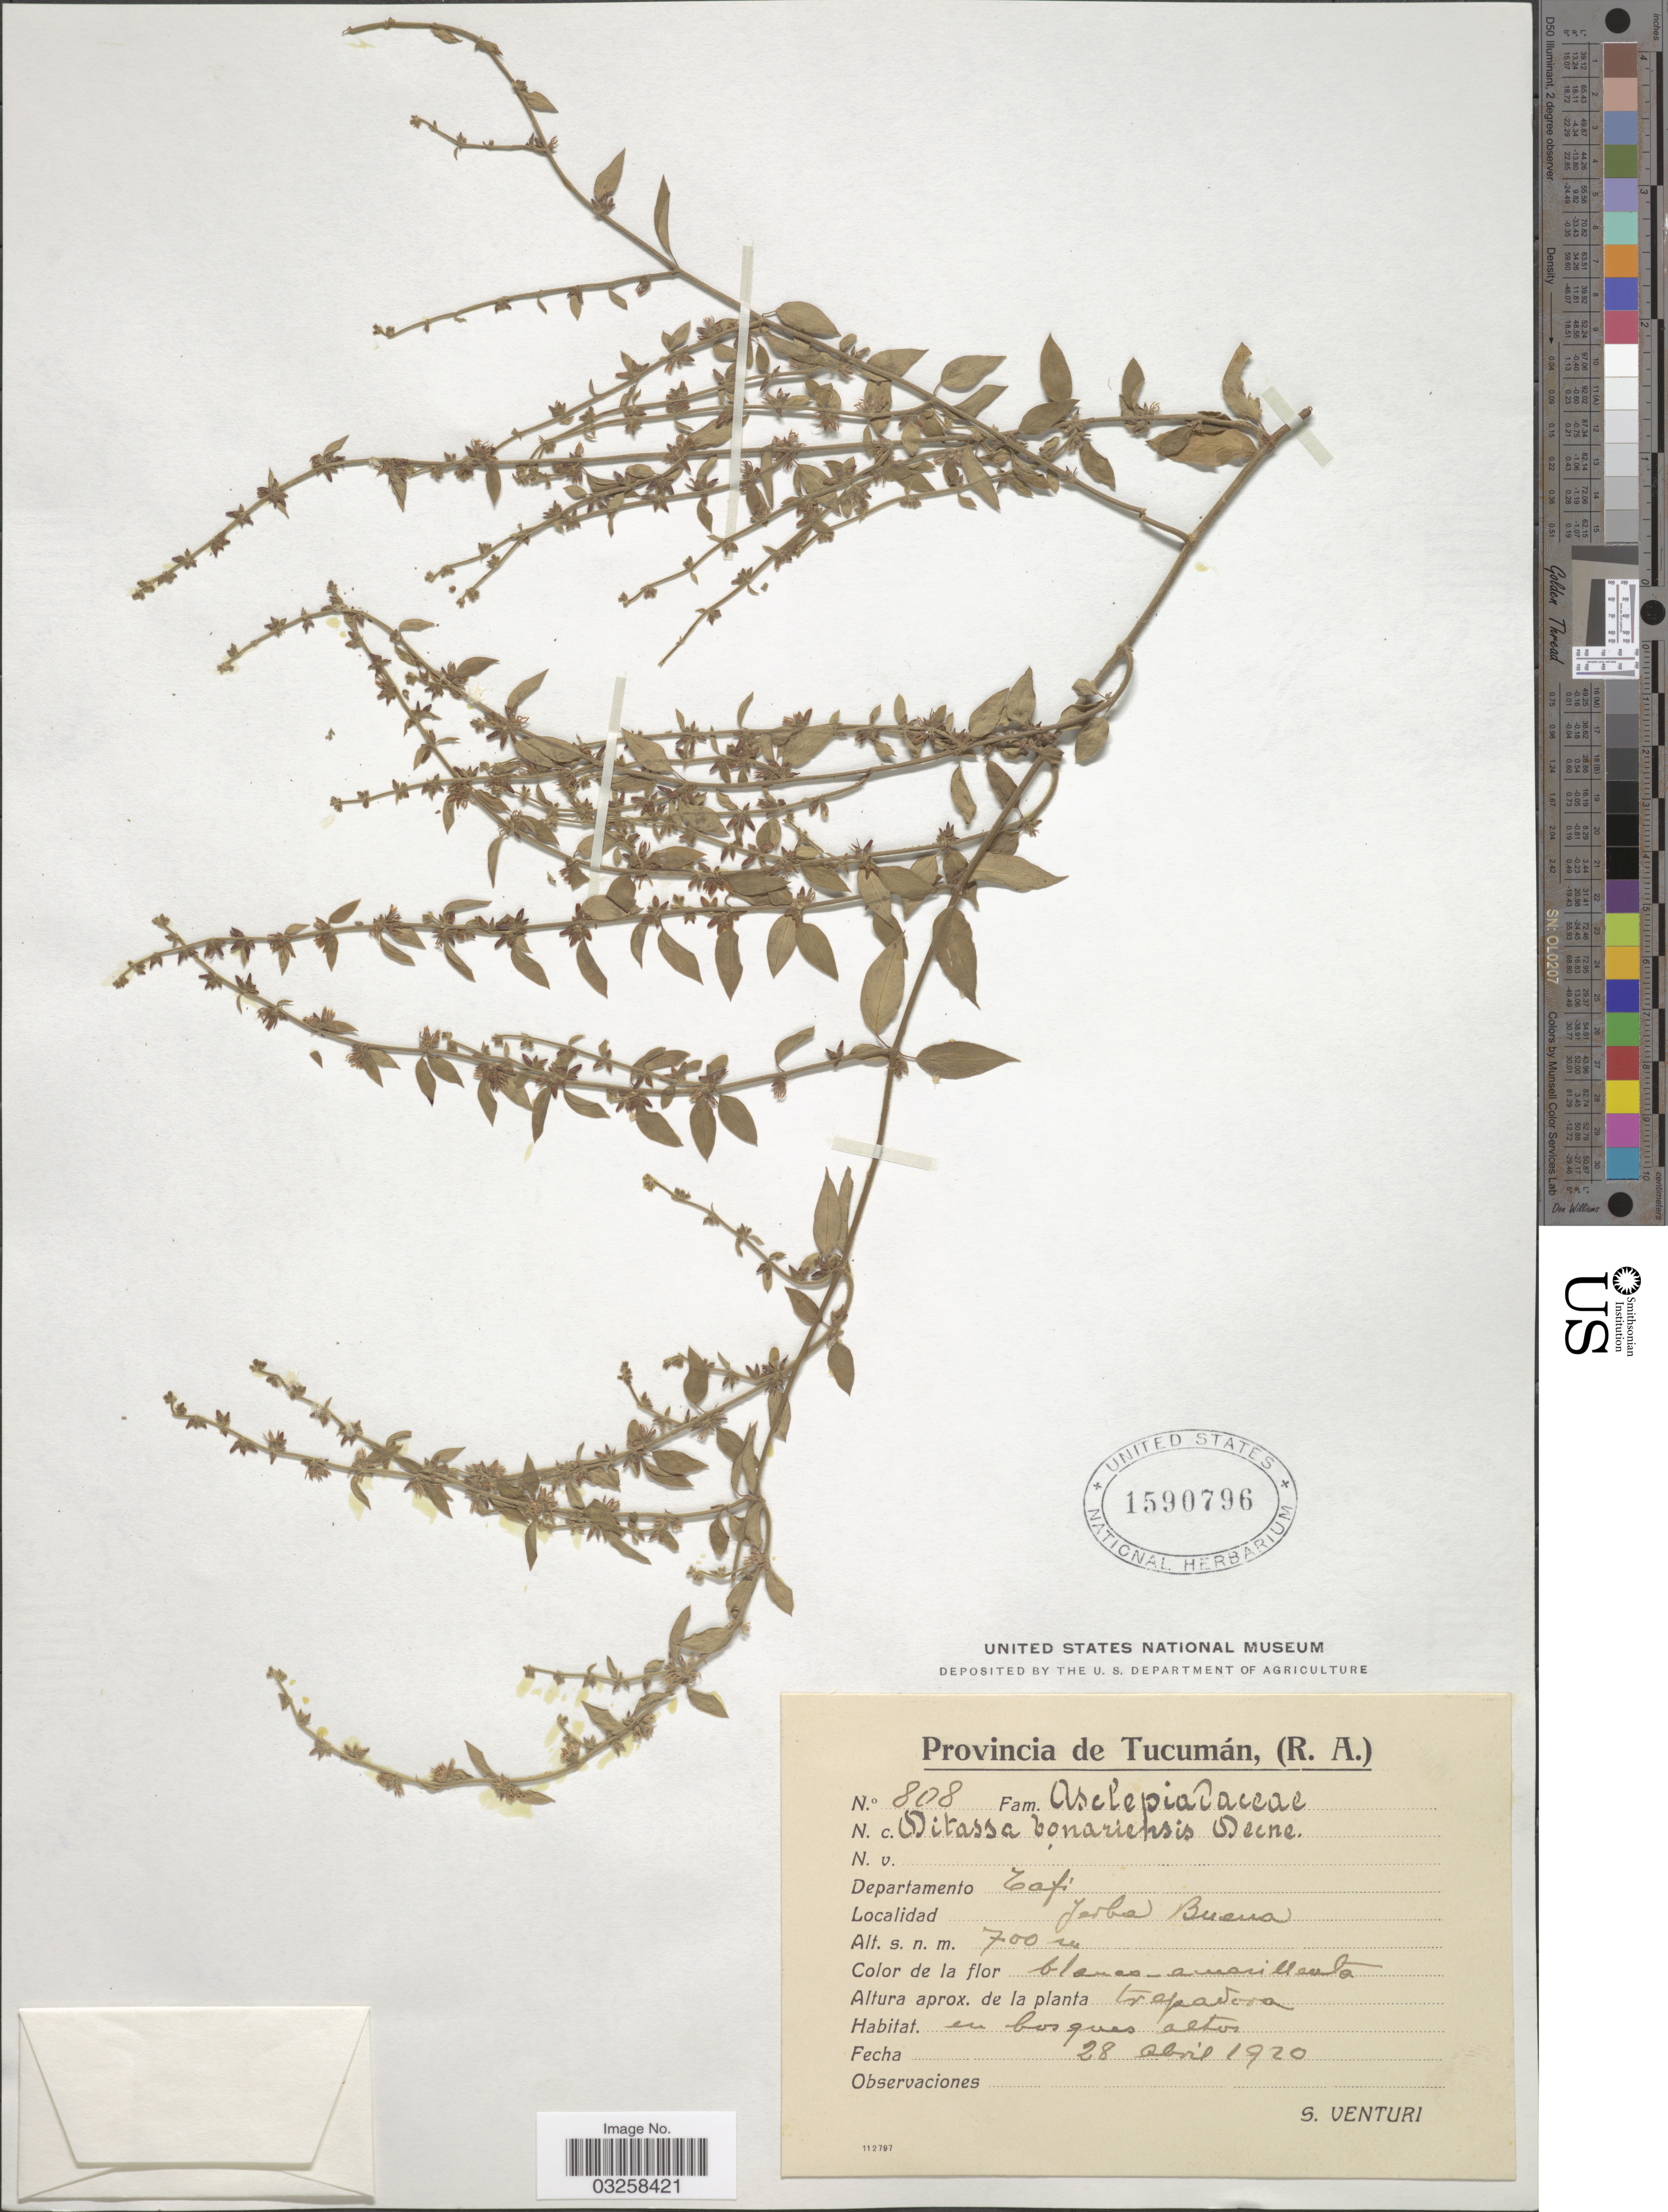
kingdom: Plantae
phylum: Tracheophyta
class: Magnoliopsida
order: Gentianales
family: Apocynaceae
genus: Ditassa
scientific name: Ditassa bonariensis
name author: Decne.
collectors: S. Venturi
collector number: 808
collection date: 1920-04-28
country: Argentina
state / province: Tucuman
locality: Departamento Tafi, Jerba Buena.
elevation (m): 700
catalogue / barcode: US 1590796